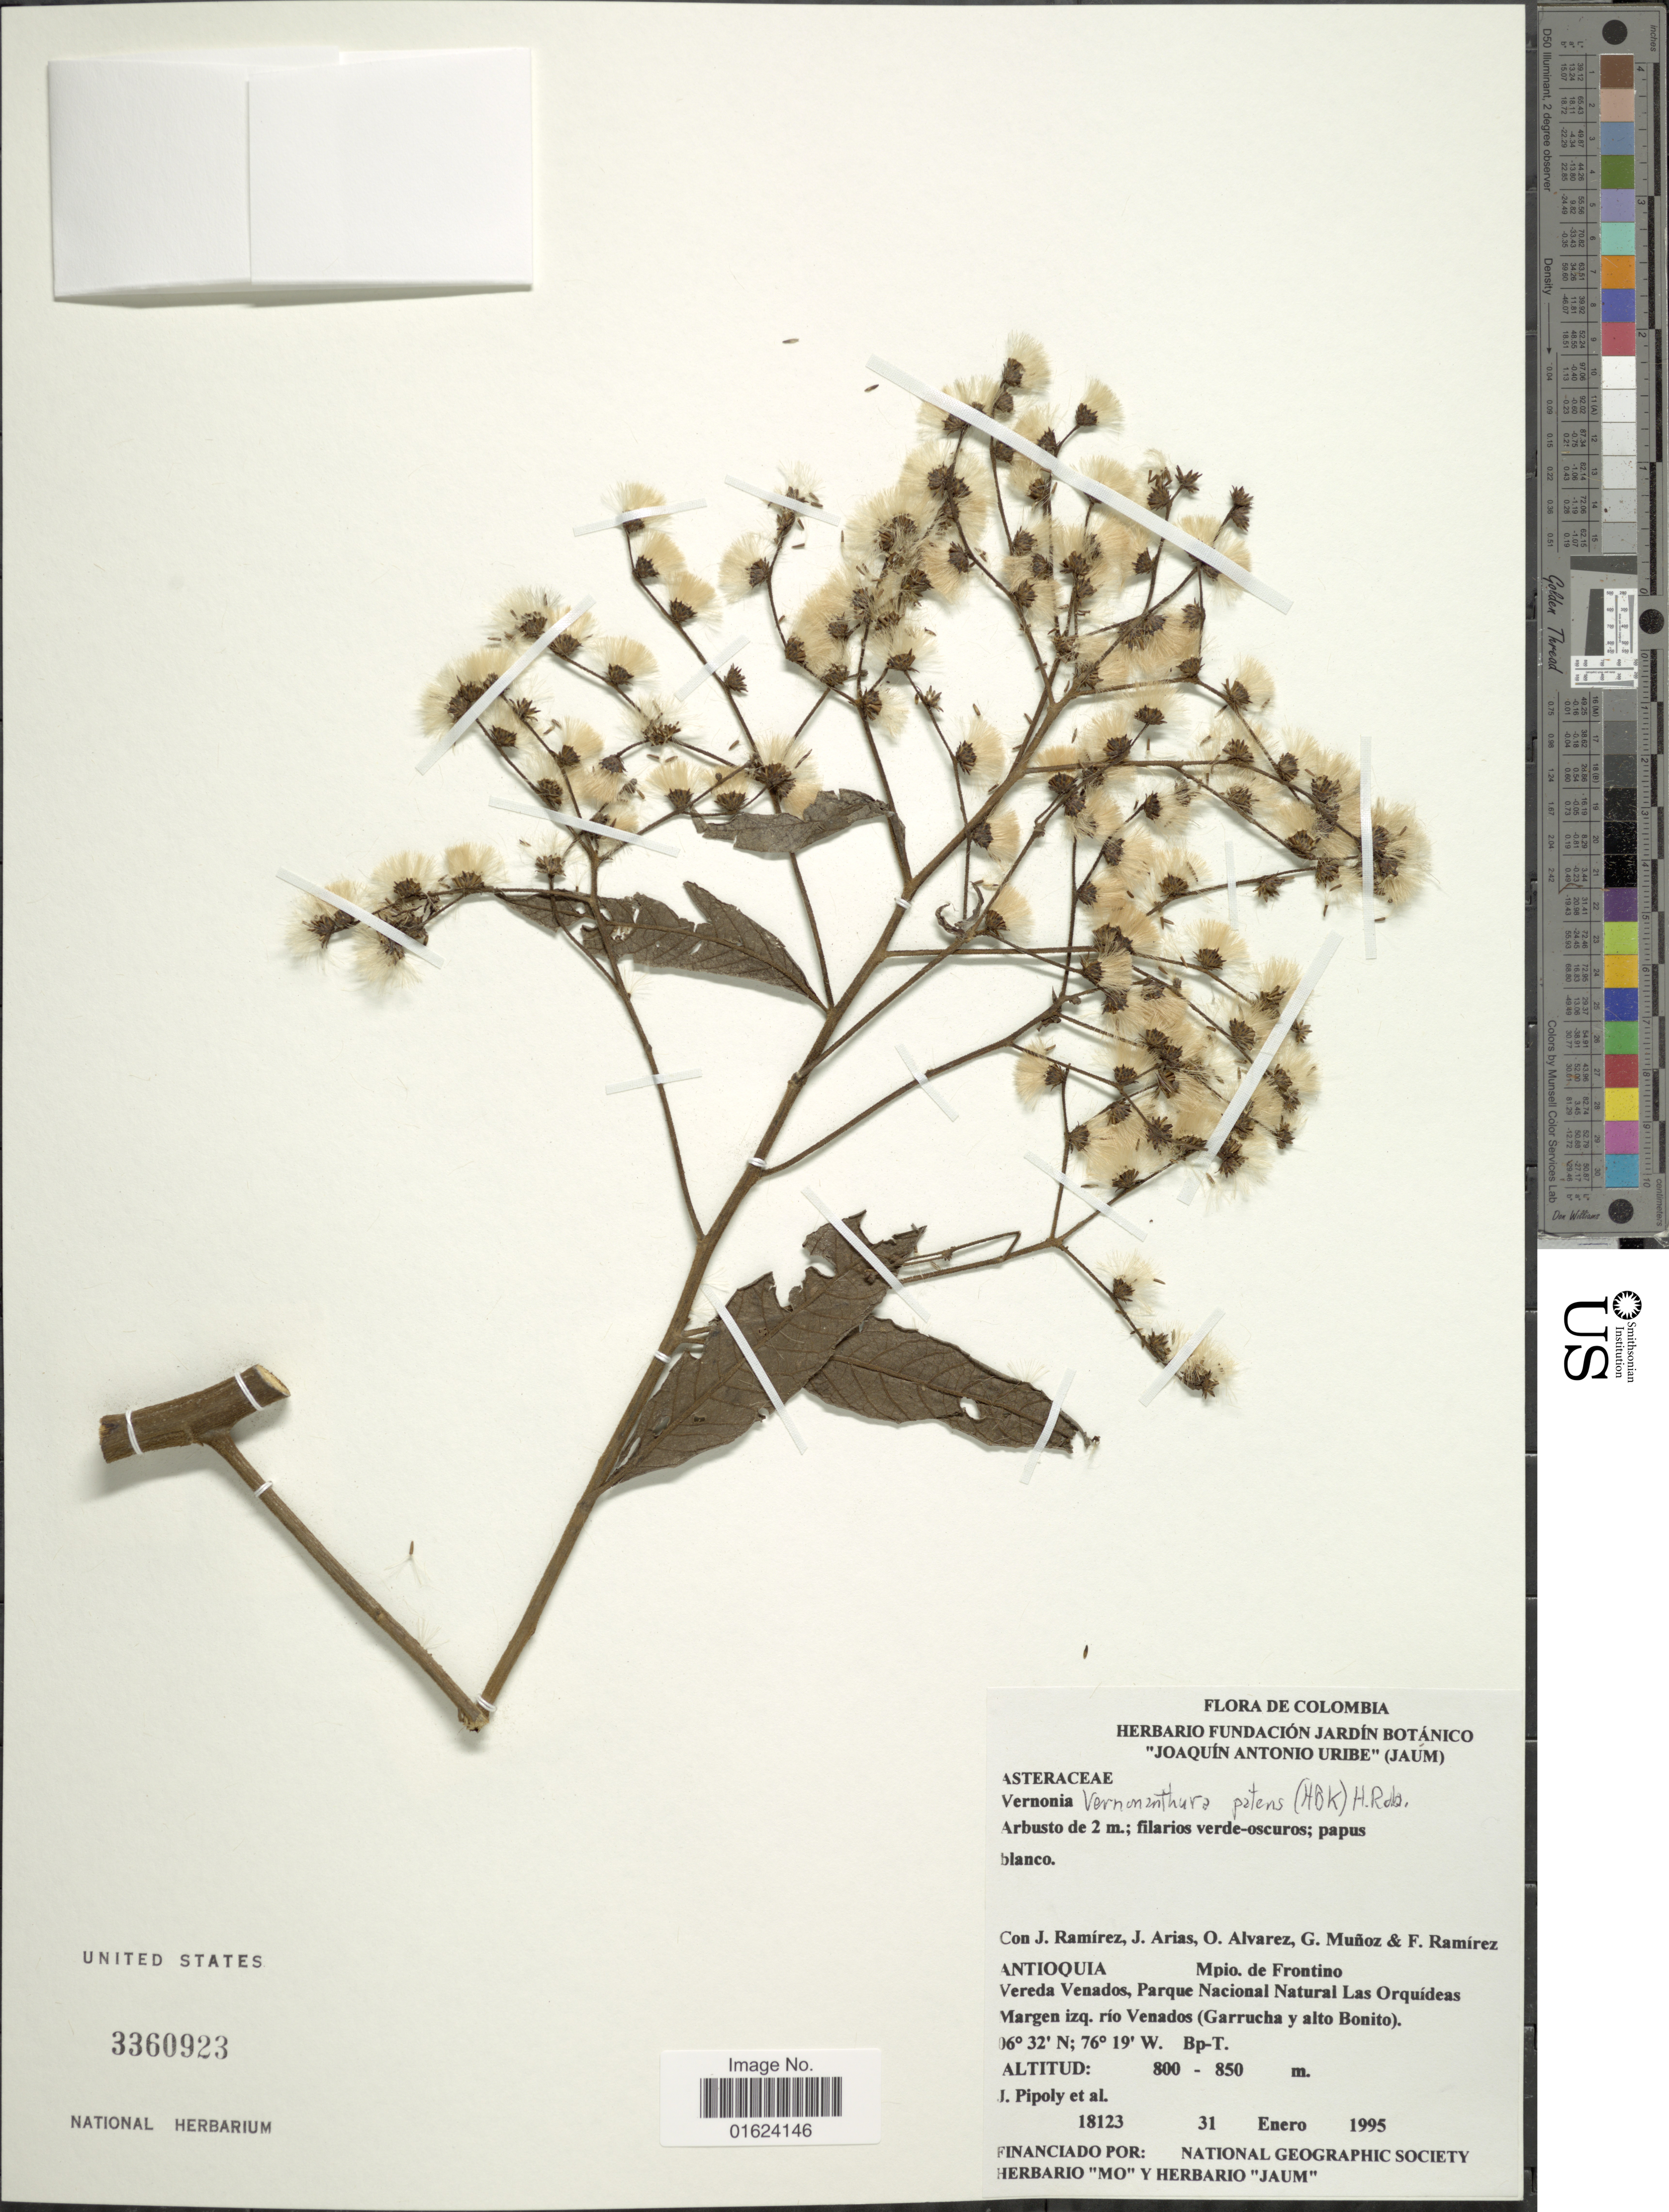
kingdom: Plantae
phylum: Tracheophyta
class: Magnoliopsida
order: Asterales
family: Asteraceae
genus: Vernonanthura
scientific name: Vernonanthura patens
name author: (Kunth) H. Rob.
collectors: J. J. Pipoly, J. Ramirez, J. Arias, O. Alvarez & et al.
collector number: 18123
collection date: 1995-01-31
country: Colombia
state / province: Antioquia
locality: Antioquia, Mpio. de Frontirno, Vereda Venados, Parque Nacional Natural Las Orquideas, Margen izq, rio Venados (Garrucha y alto Bonito).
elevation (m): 800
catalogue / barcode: US 3360923